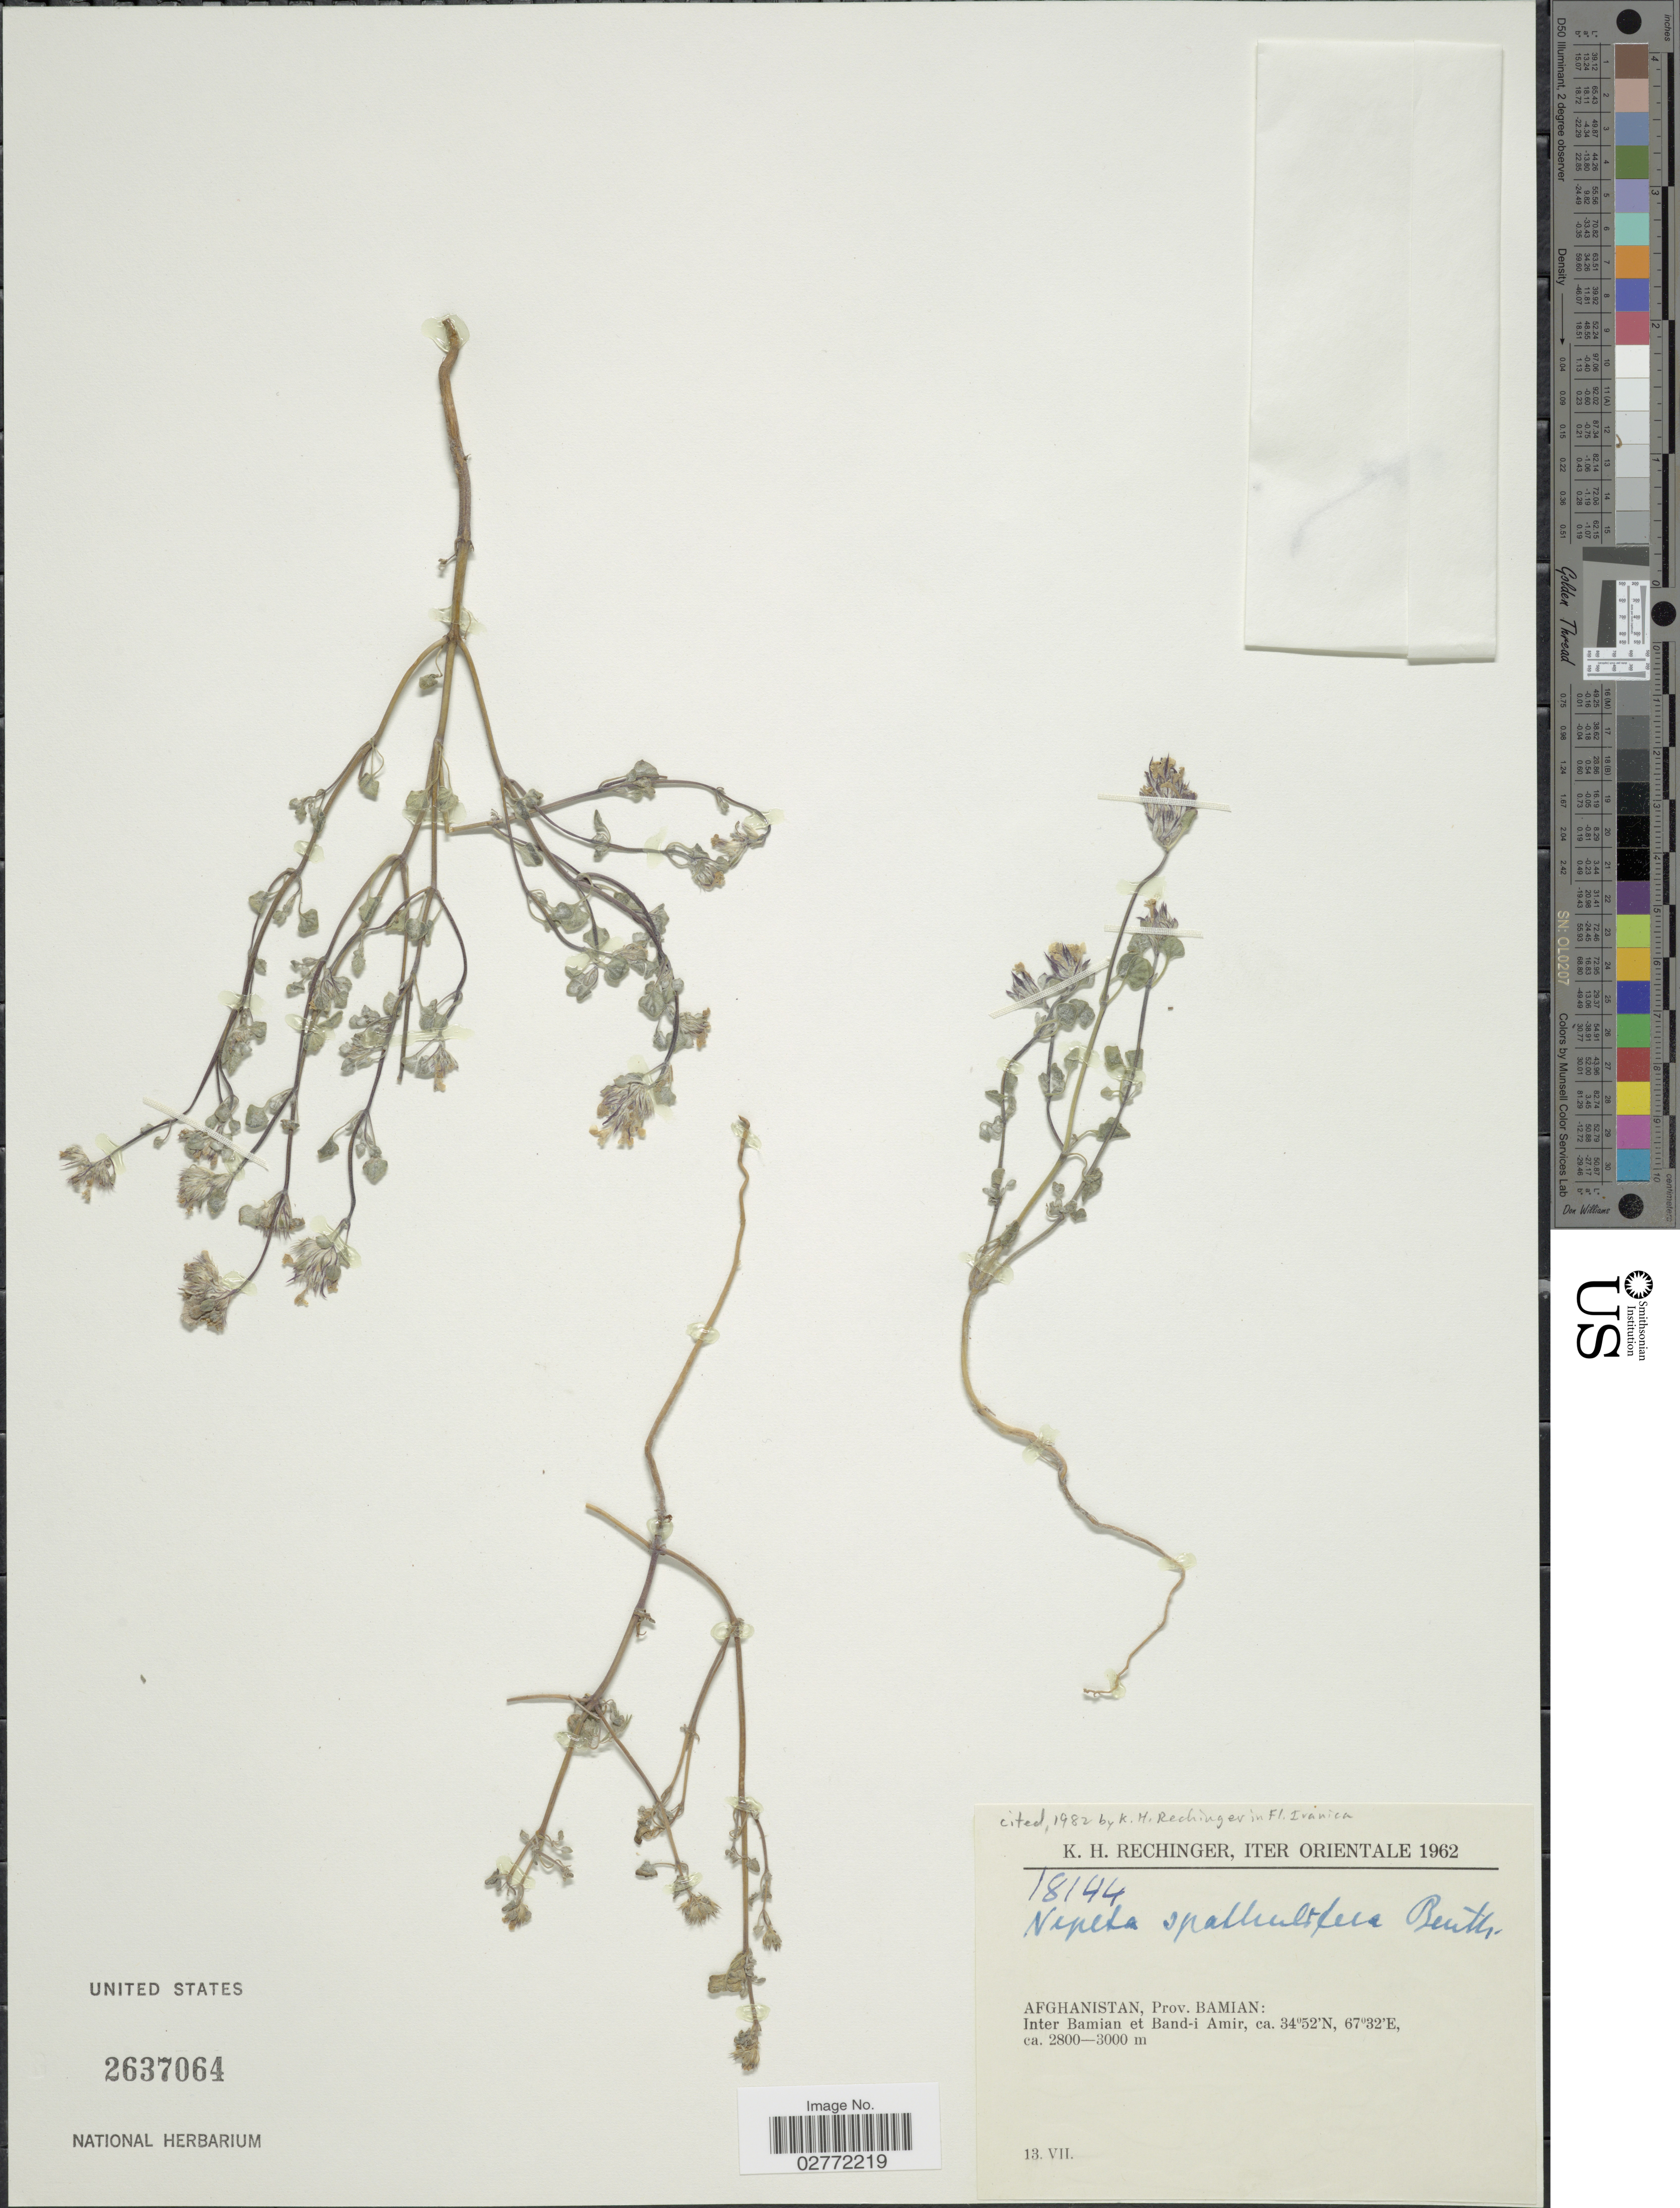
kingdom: Plantae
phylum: Tracheophyta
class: Magnoliopsida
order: Lamiales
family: Lamiaceae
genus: Nepeta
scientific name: Nepeta spathulifera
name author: Benth.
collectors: K. H. Rechinger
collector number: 18144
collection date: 1962-07-13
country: Afghanistan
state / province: Bamian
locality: Orientale. Inter Bamian et Band-i Amir.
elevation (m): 2800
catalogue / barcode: US 2637064